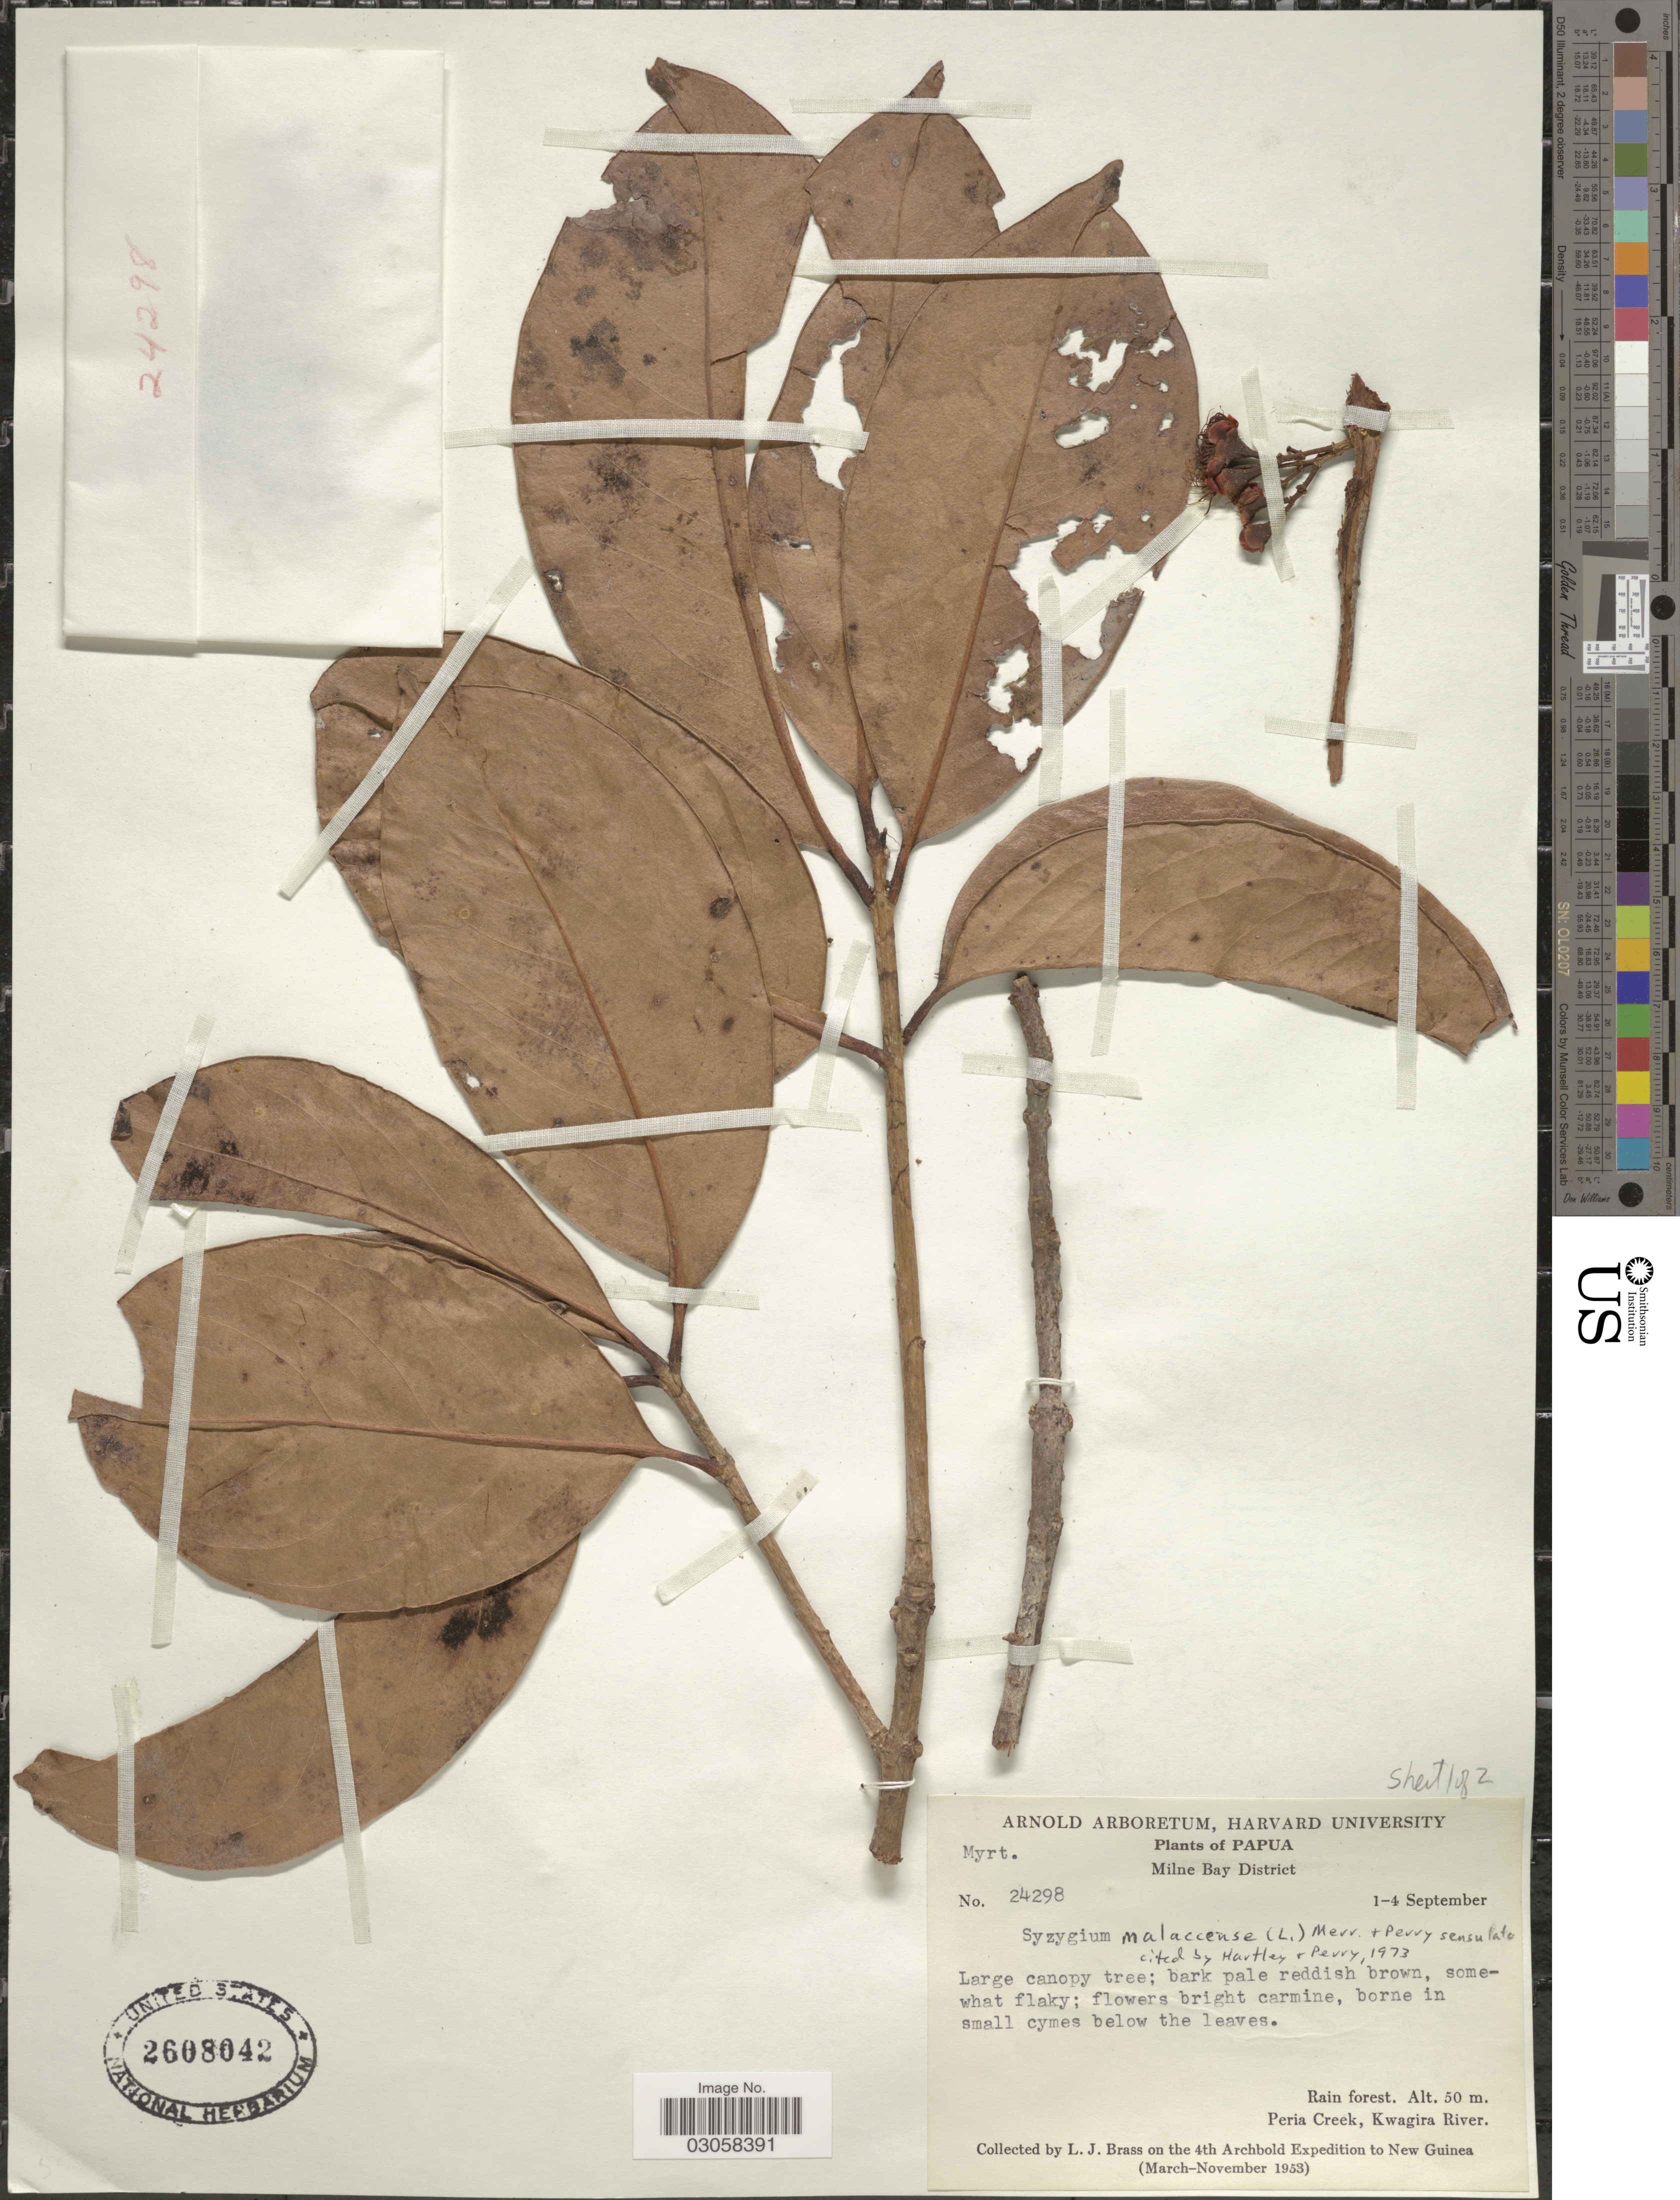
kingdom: Plantae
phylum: Tracheophyta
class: Magnoliopsida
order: Myrtales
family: Myrtaceae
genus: Syzygium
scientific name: Syzygium malaccense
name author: (L.) Merr. & L.M. Perry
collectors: L. J. Brass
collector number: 24298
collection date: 1953-09-01/1953-09-04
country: Papua New Guinea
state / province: Morobe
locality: Papua. Milne Bay District. Rain forest. Peria Creek, Kwagira River. New Guinea.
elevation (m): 50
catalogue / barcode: US 2608042